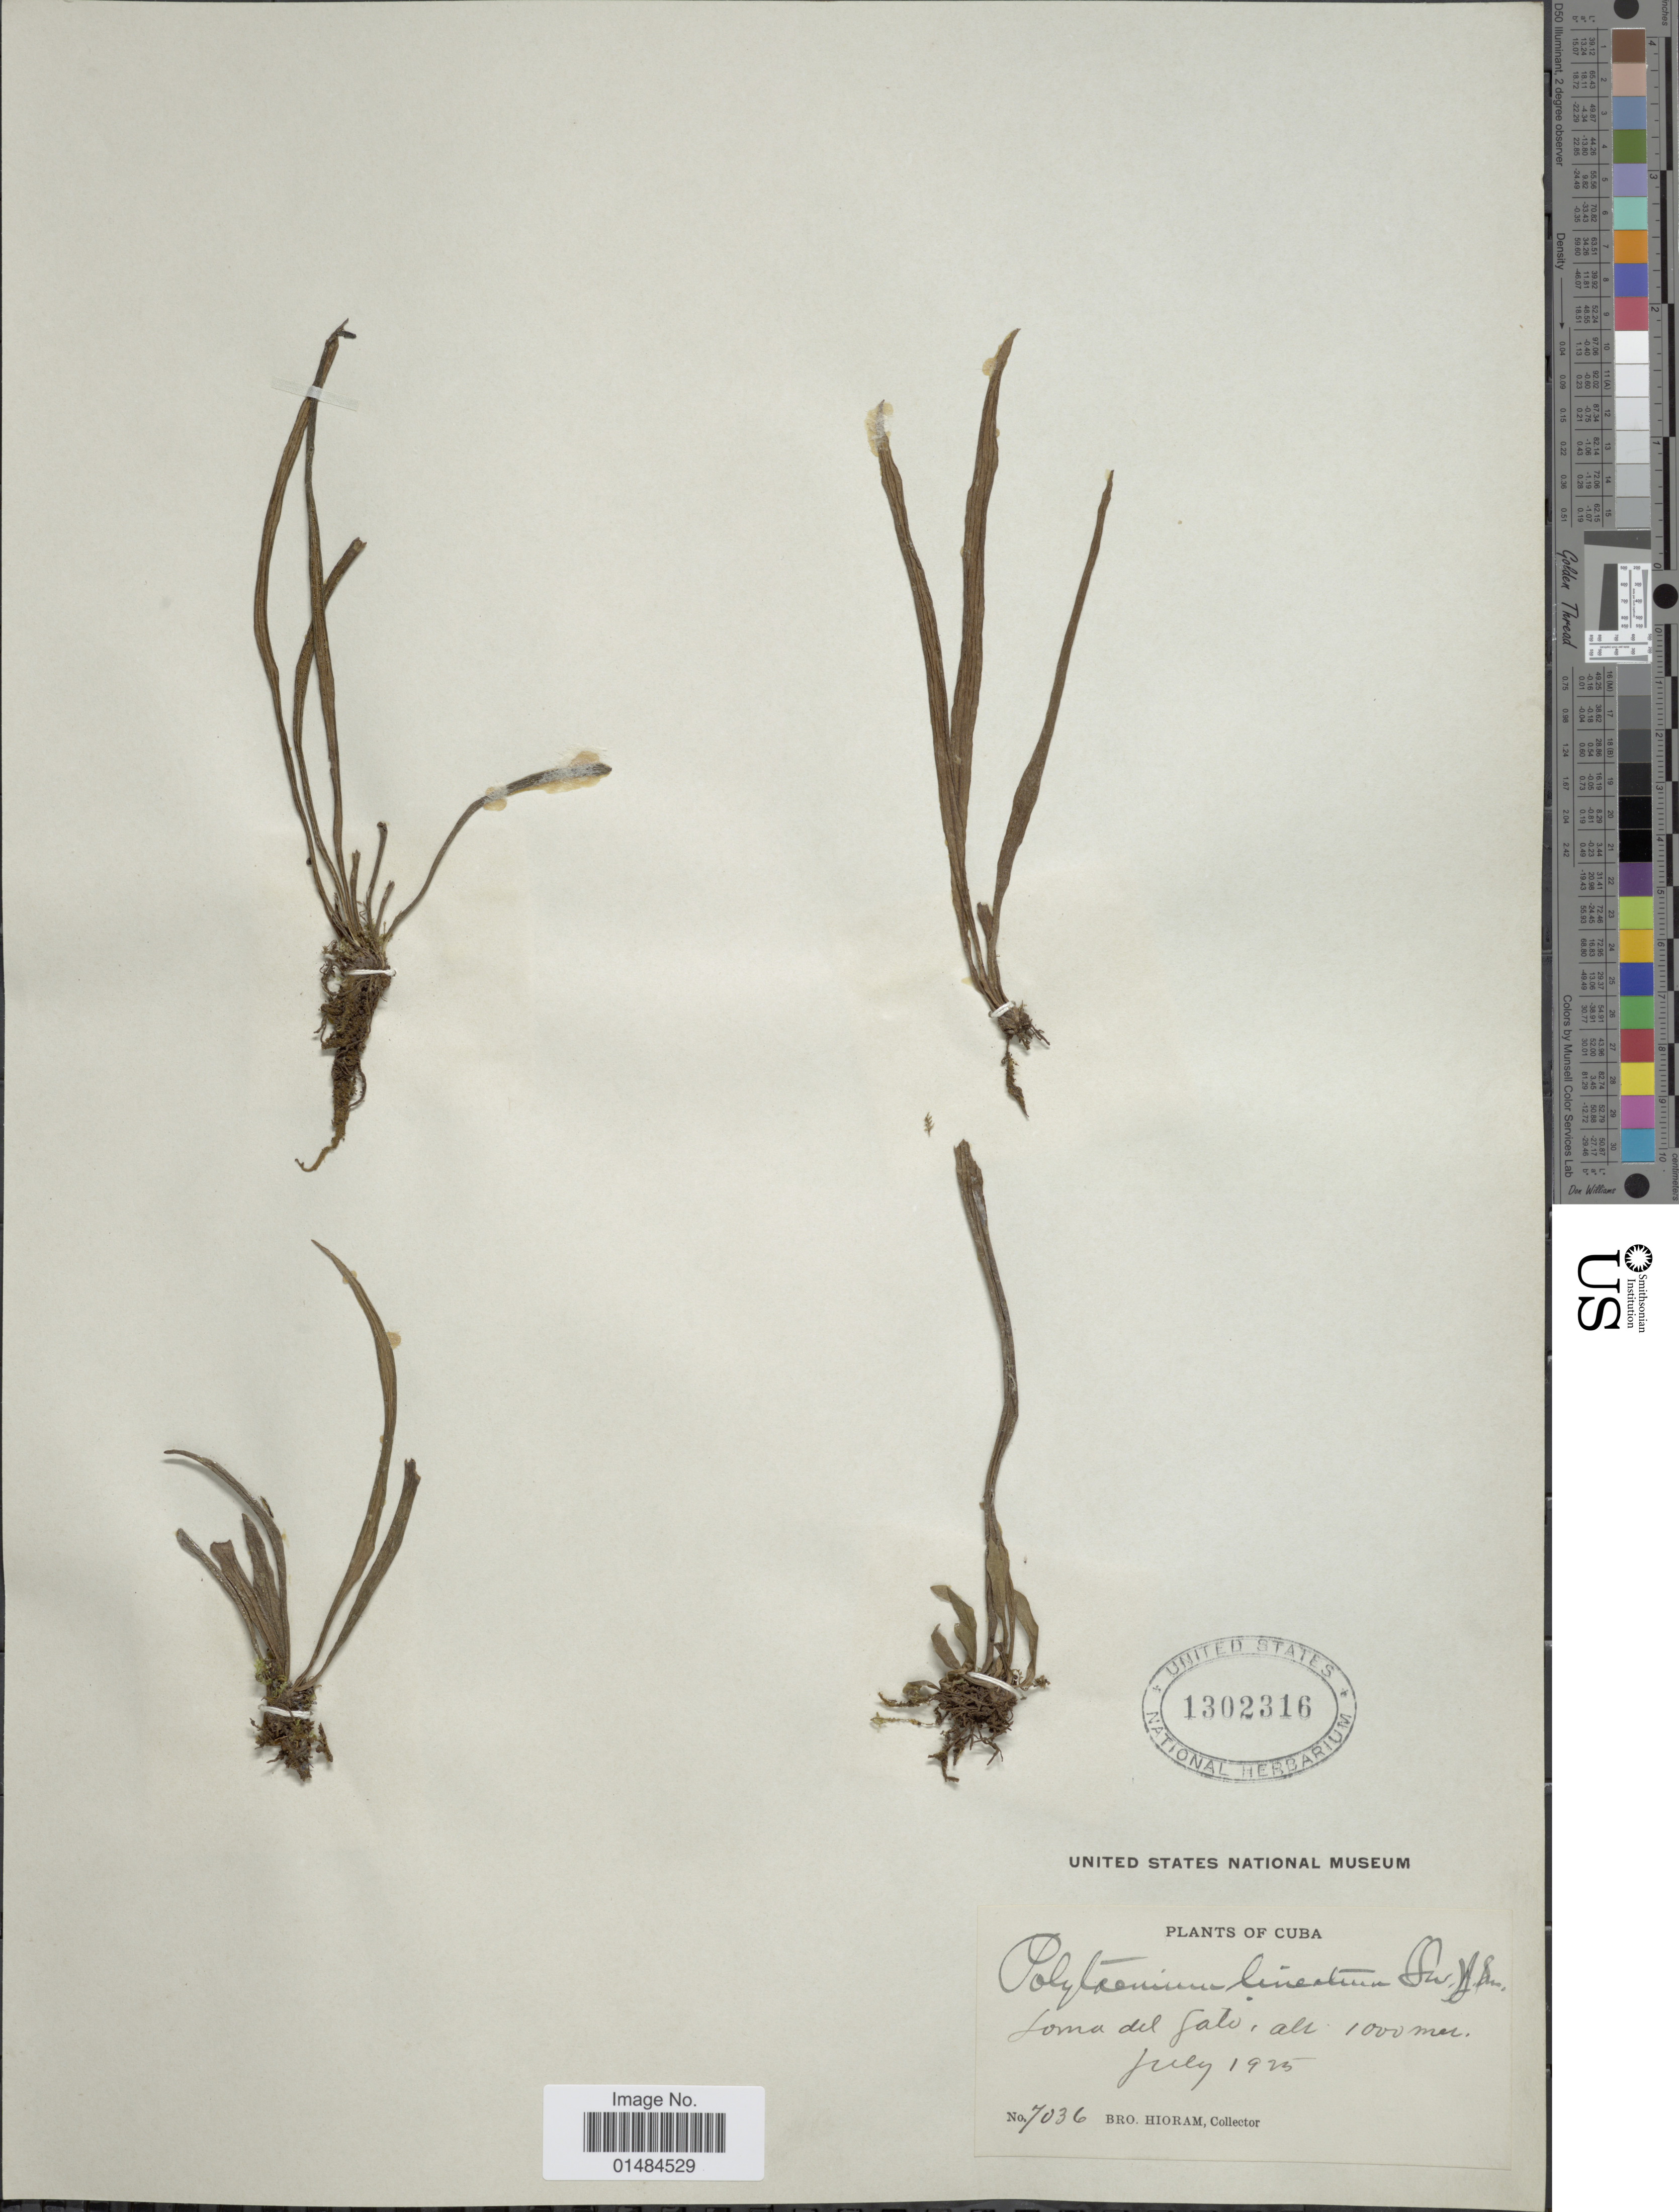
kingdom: Plantae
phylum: Tracheophyta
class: Polypodiopsida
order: Polypodiales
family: Pteridaceae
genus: Polytaenium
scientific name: Polytaenium lineatum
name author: (Sw.) J. Sm.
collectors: Bro. Hioram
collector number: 7036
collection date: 1925-07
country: Cuba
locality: Loma del Gato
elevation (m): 1000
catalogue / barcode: US 1302316